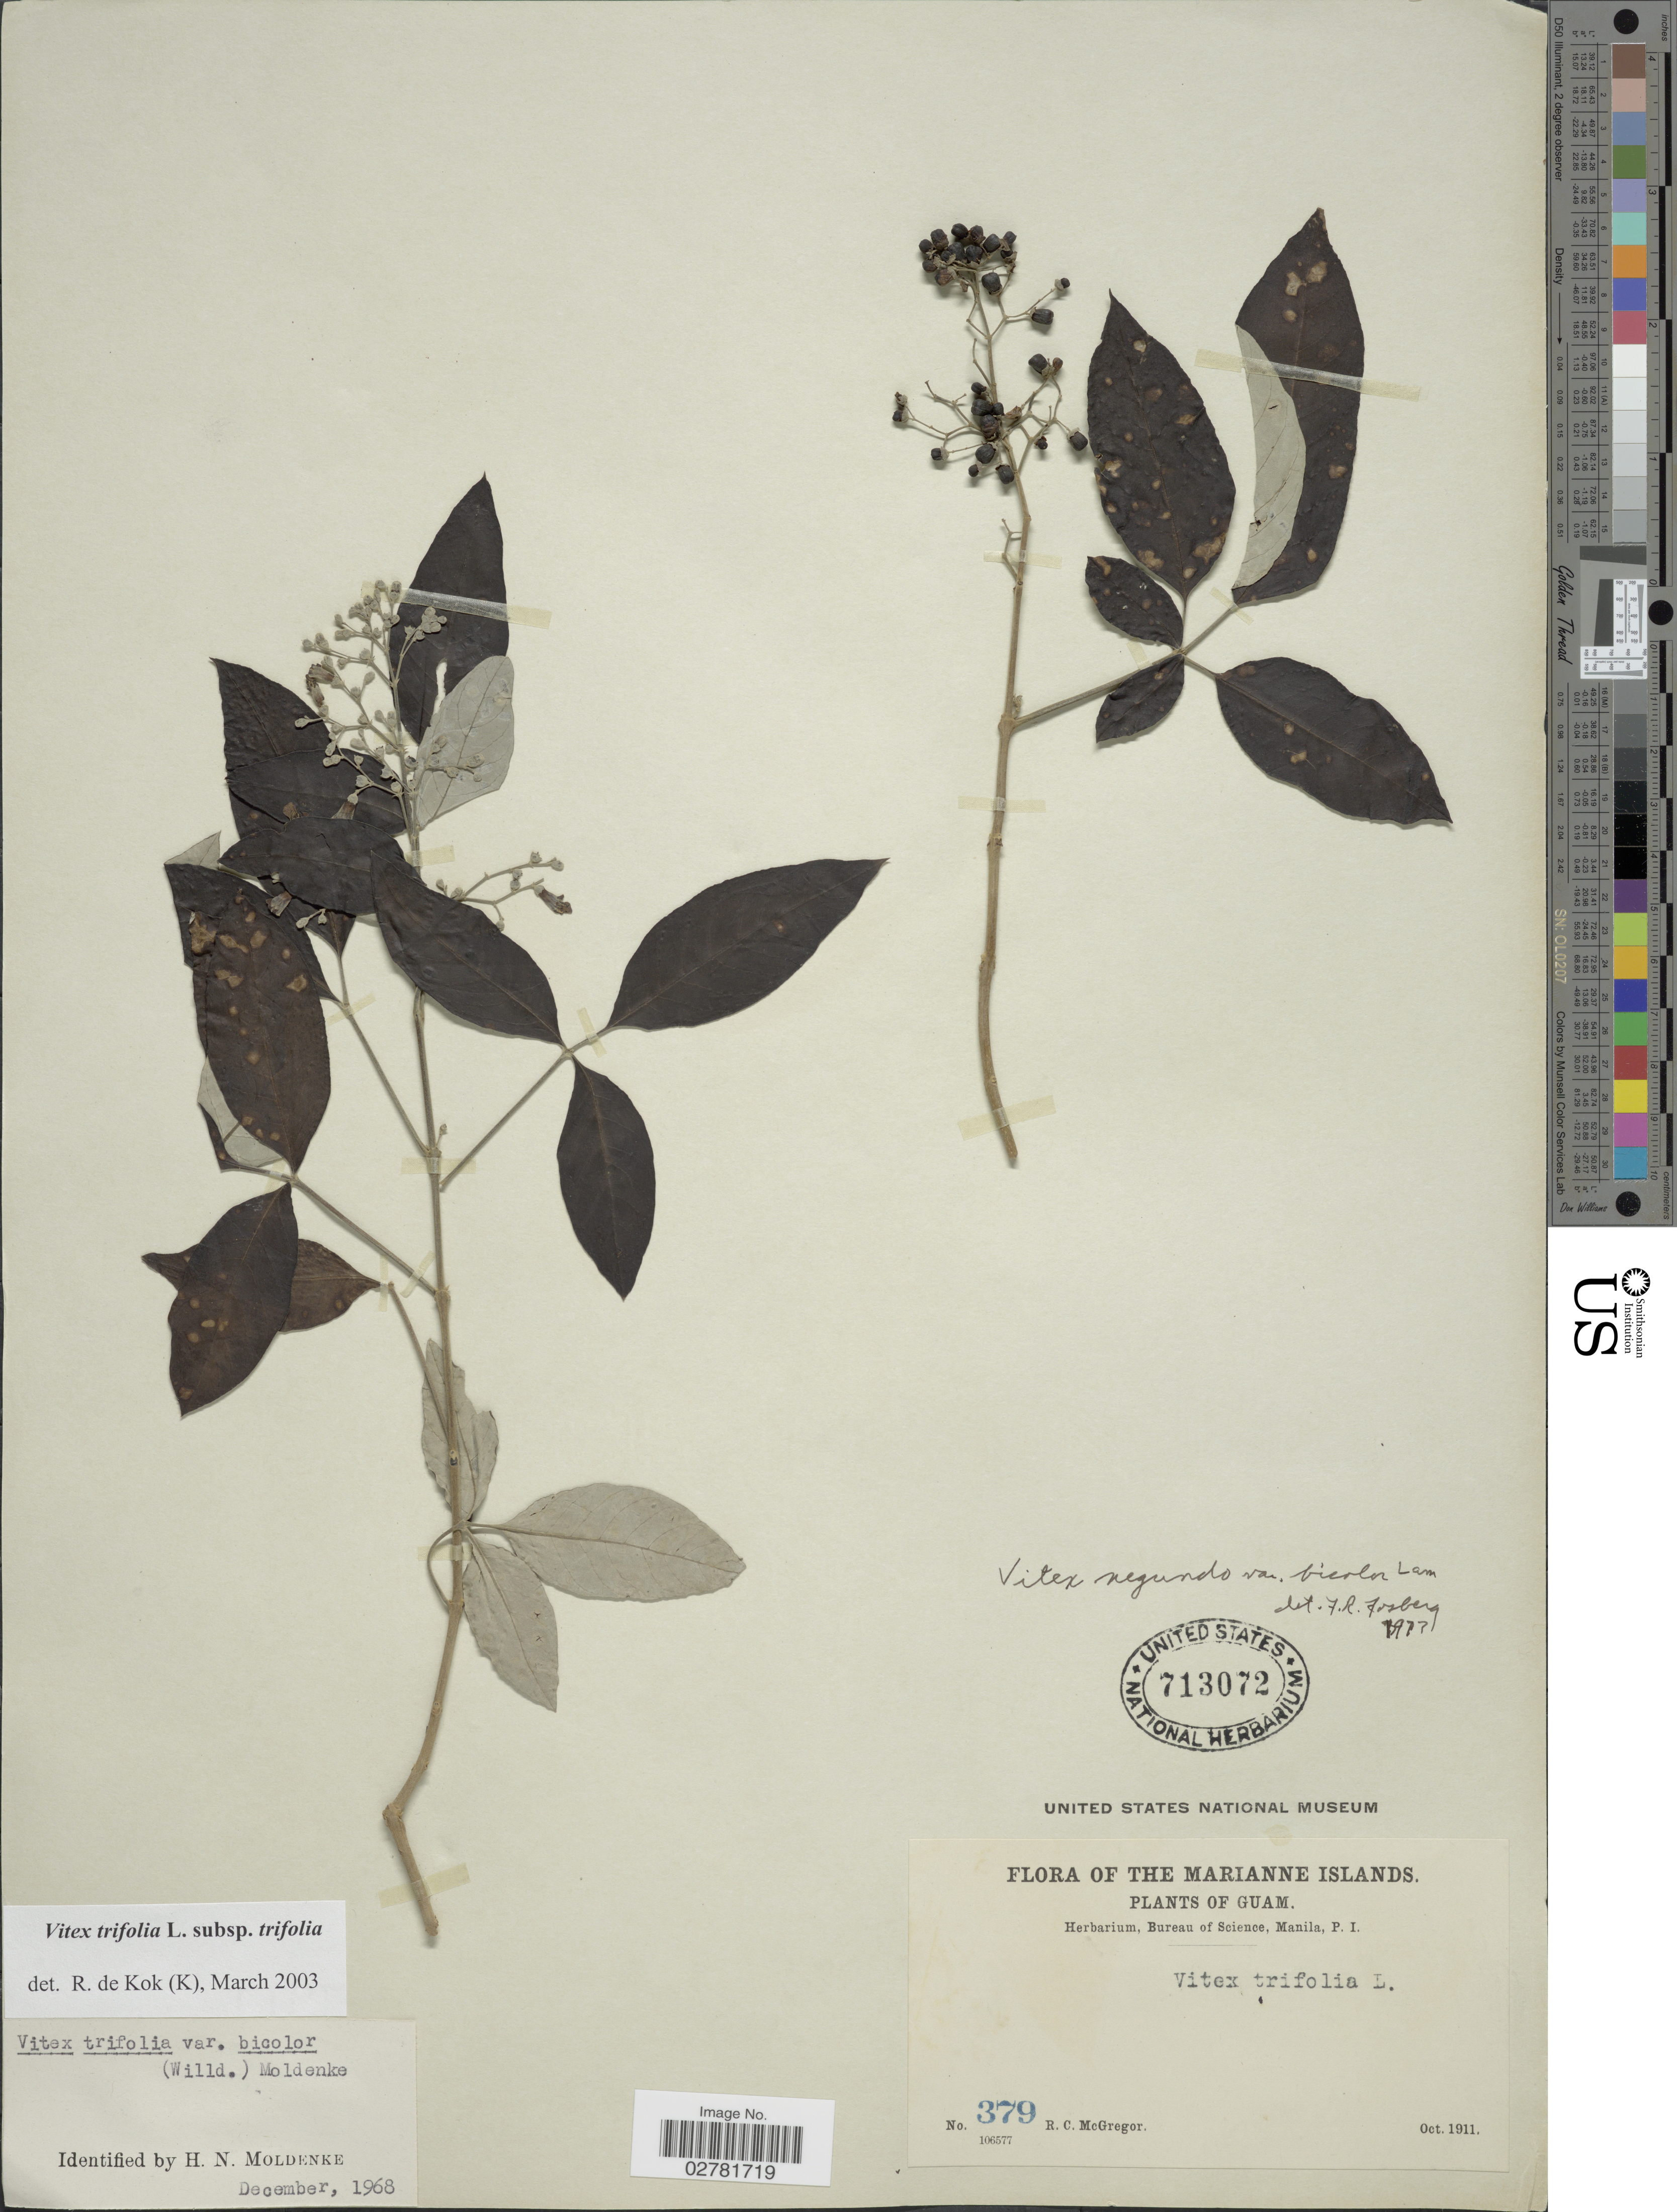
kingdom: Plantae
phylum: Tracheophyta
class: Magnoliopsida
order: Lamiales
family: Lamiaceae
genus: Vitex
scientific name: Vitex trifolia var. trifolia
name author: L.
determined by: Kok, R. de, (K)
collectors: R. C. McGregor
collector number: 379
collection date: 1911-10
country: Guam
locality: Marianne Islands.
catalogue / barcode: US 713072